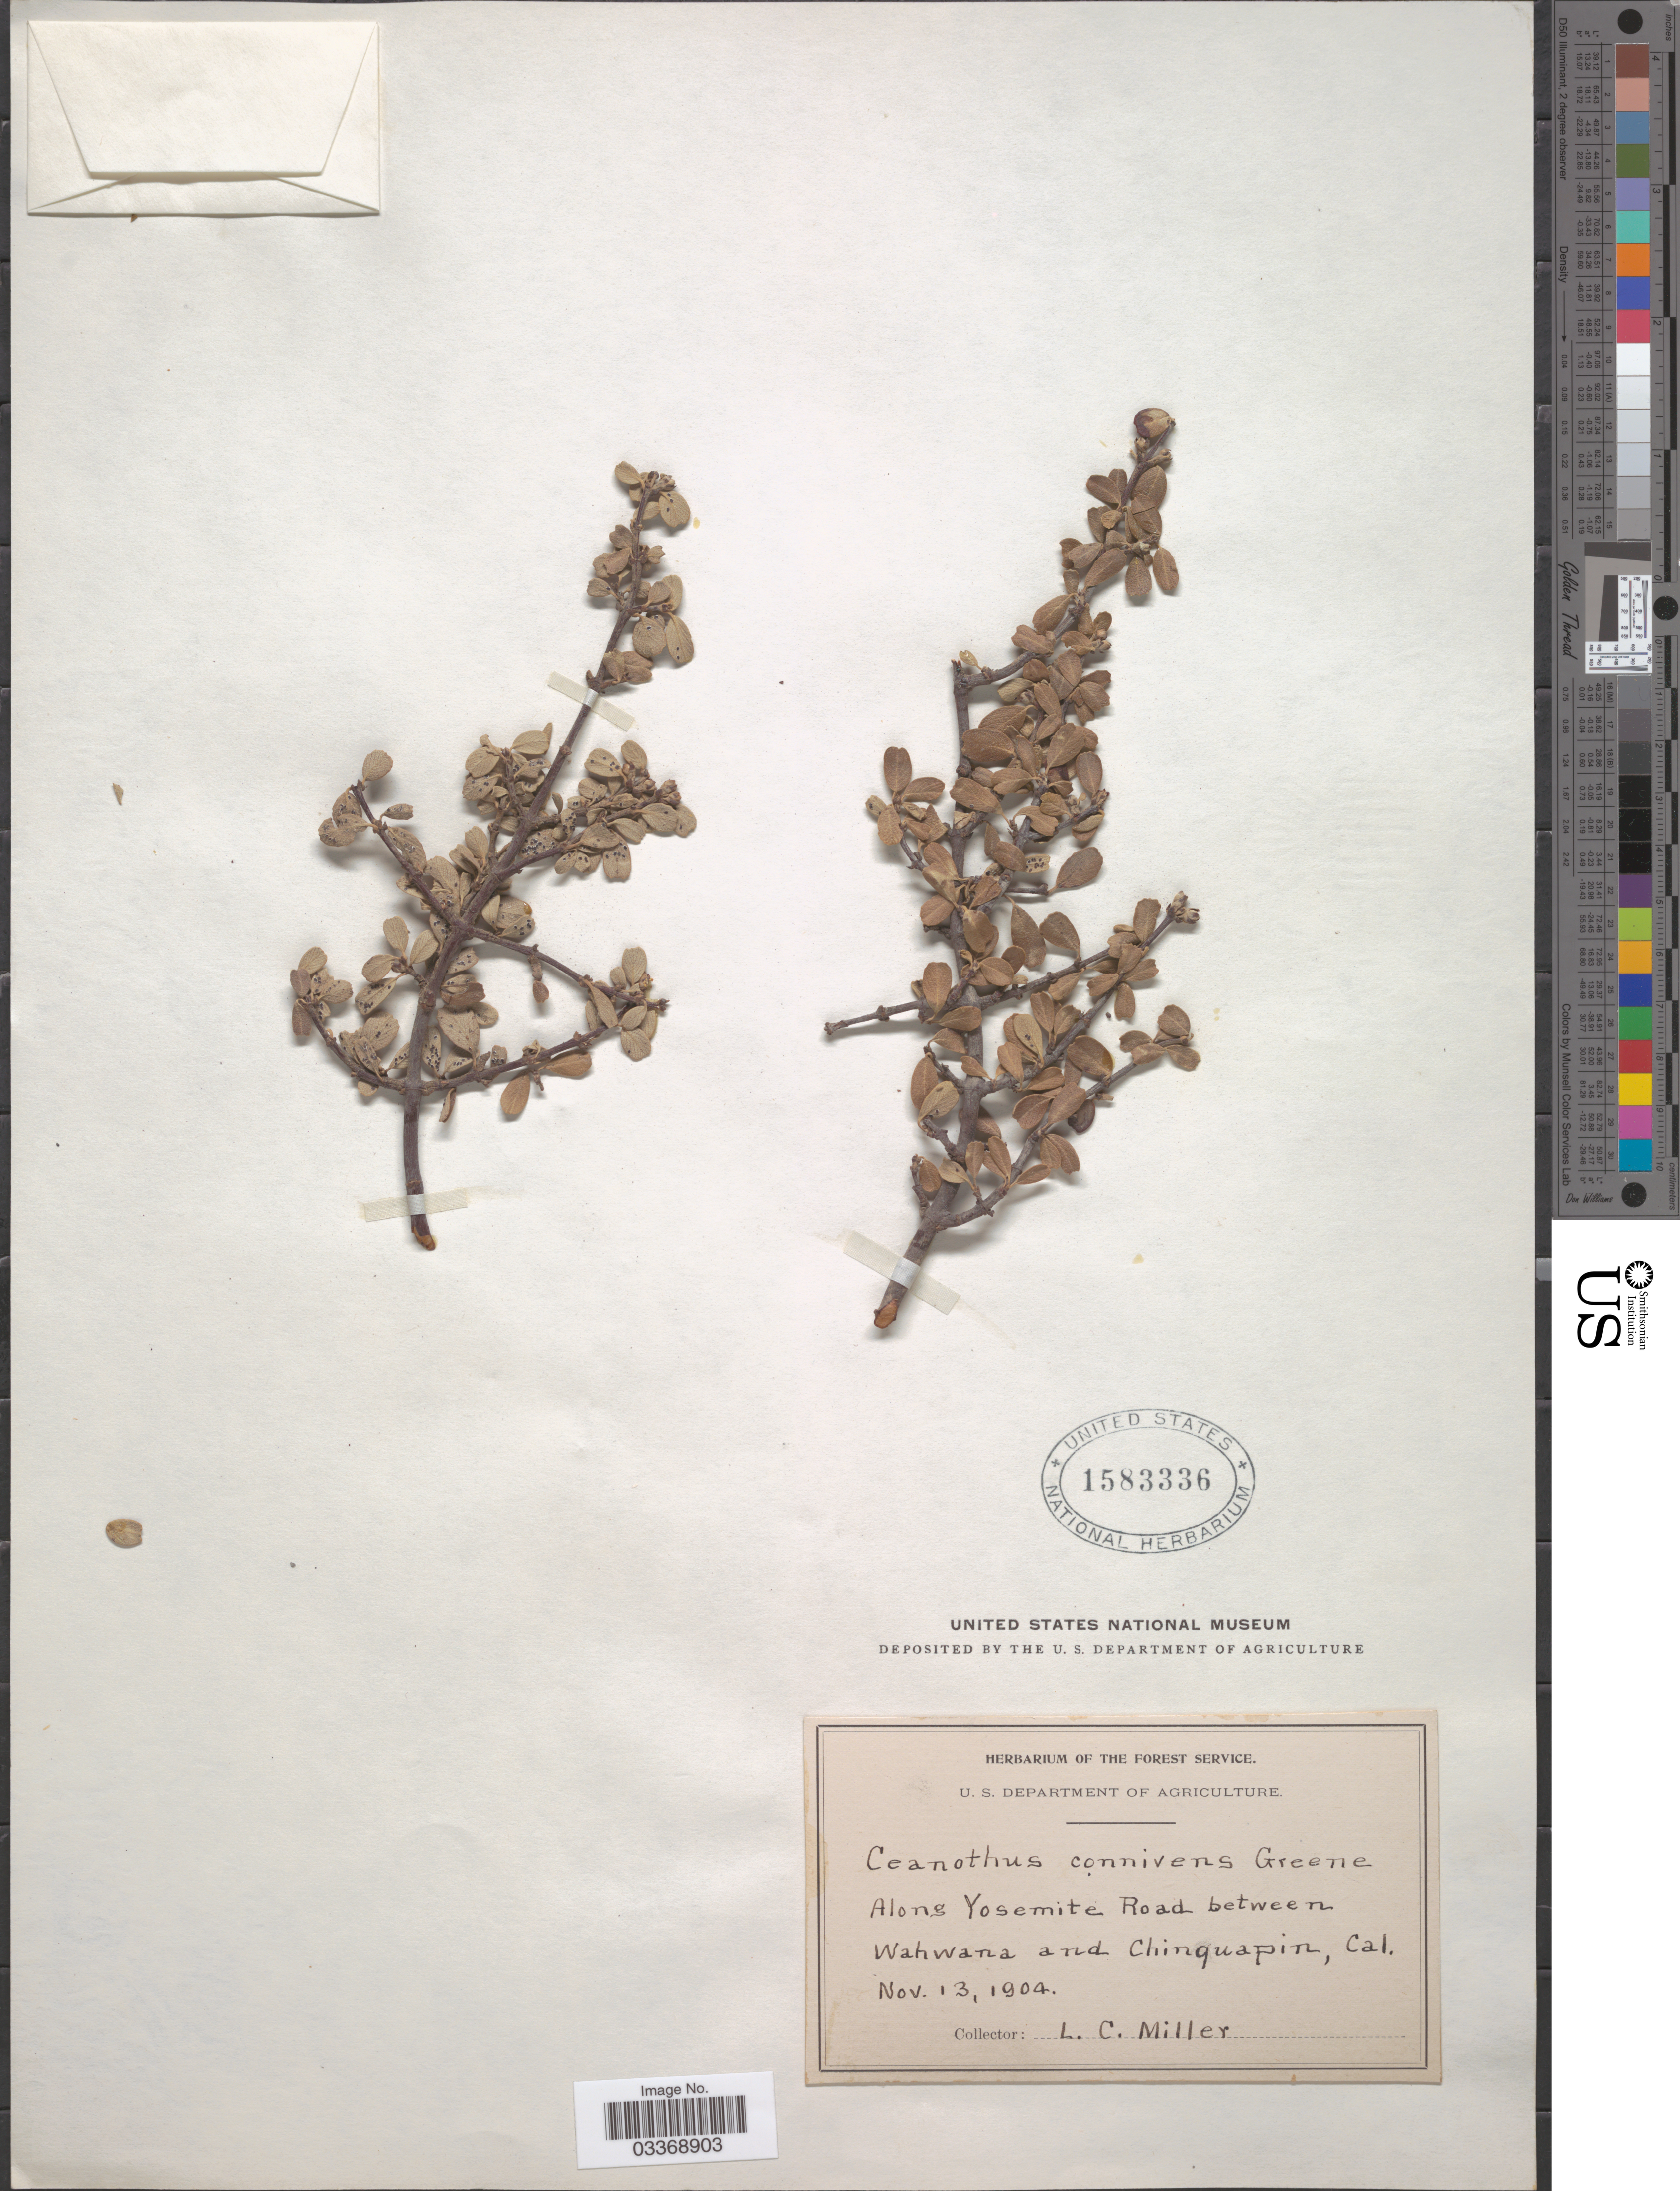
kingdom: Plantae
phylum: Tracheophyta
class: Magnoliopsida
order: Rosales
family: Rhamnaceae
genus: Ceanothus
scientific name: Ceanothus connivens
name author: Greene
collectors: L. Miller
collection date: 1904-11-13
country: United States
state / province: California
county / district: Mariposa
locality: Along Yosemite Road between Wahwana and Chinquapin.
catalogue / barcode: US 1583336